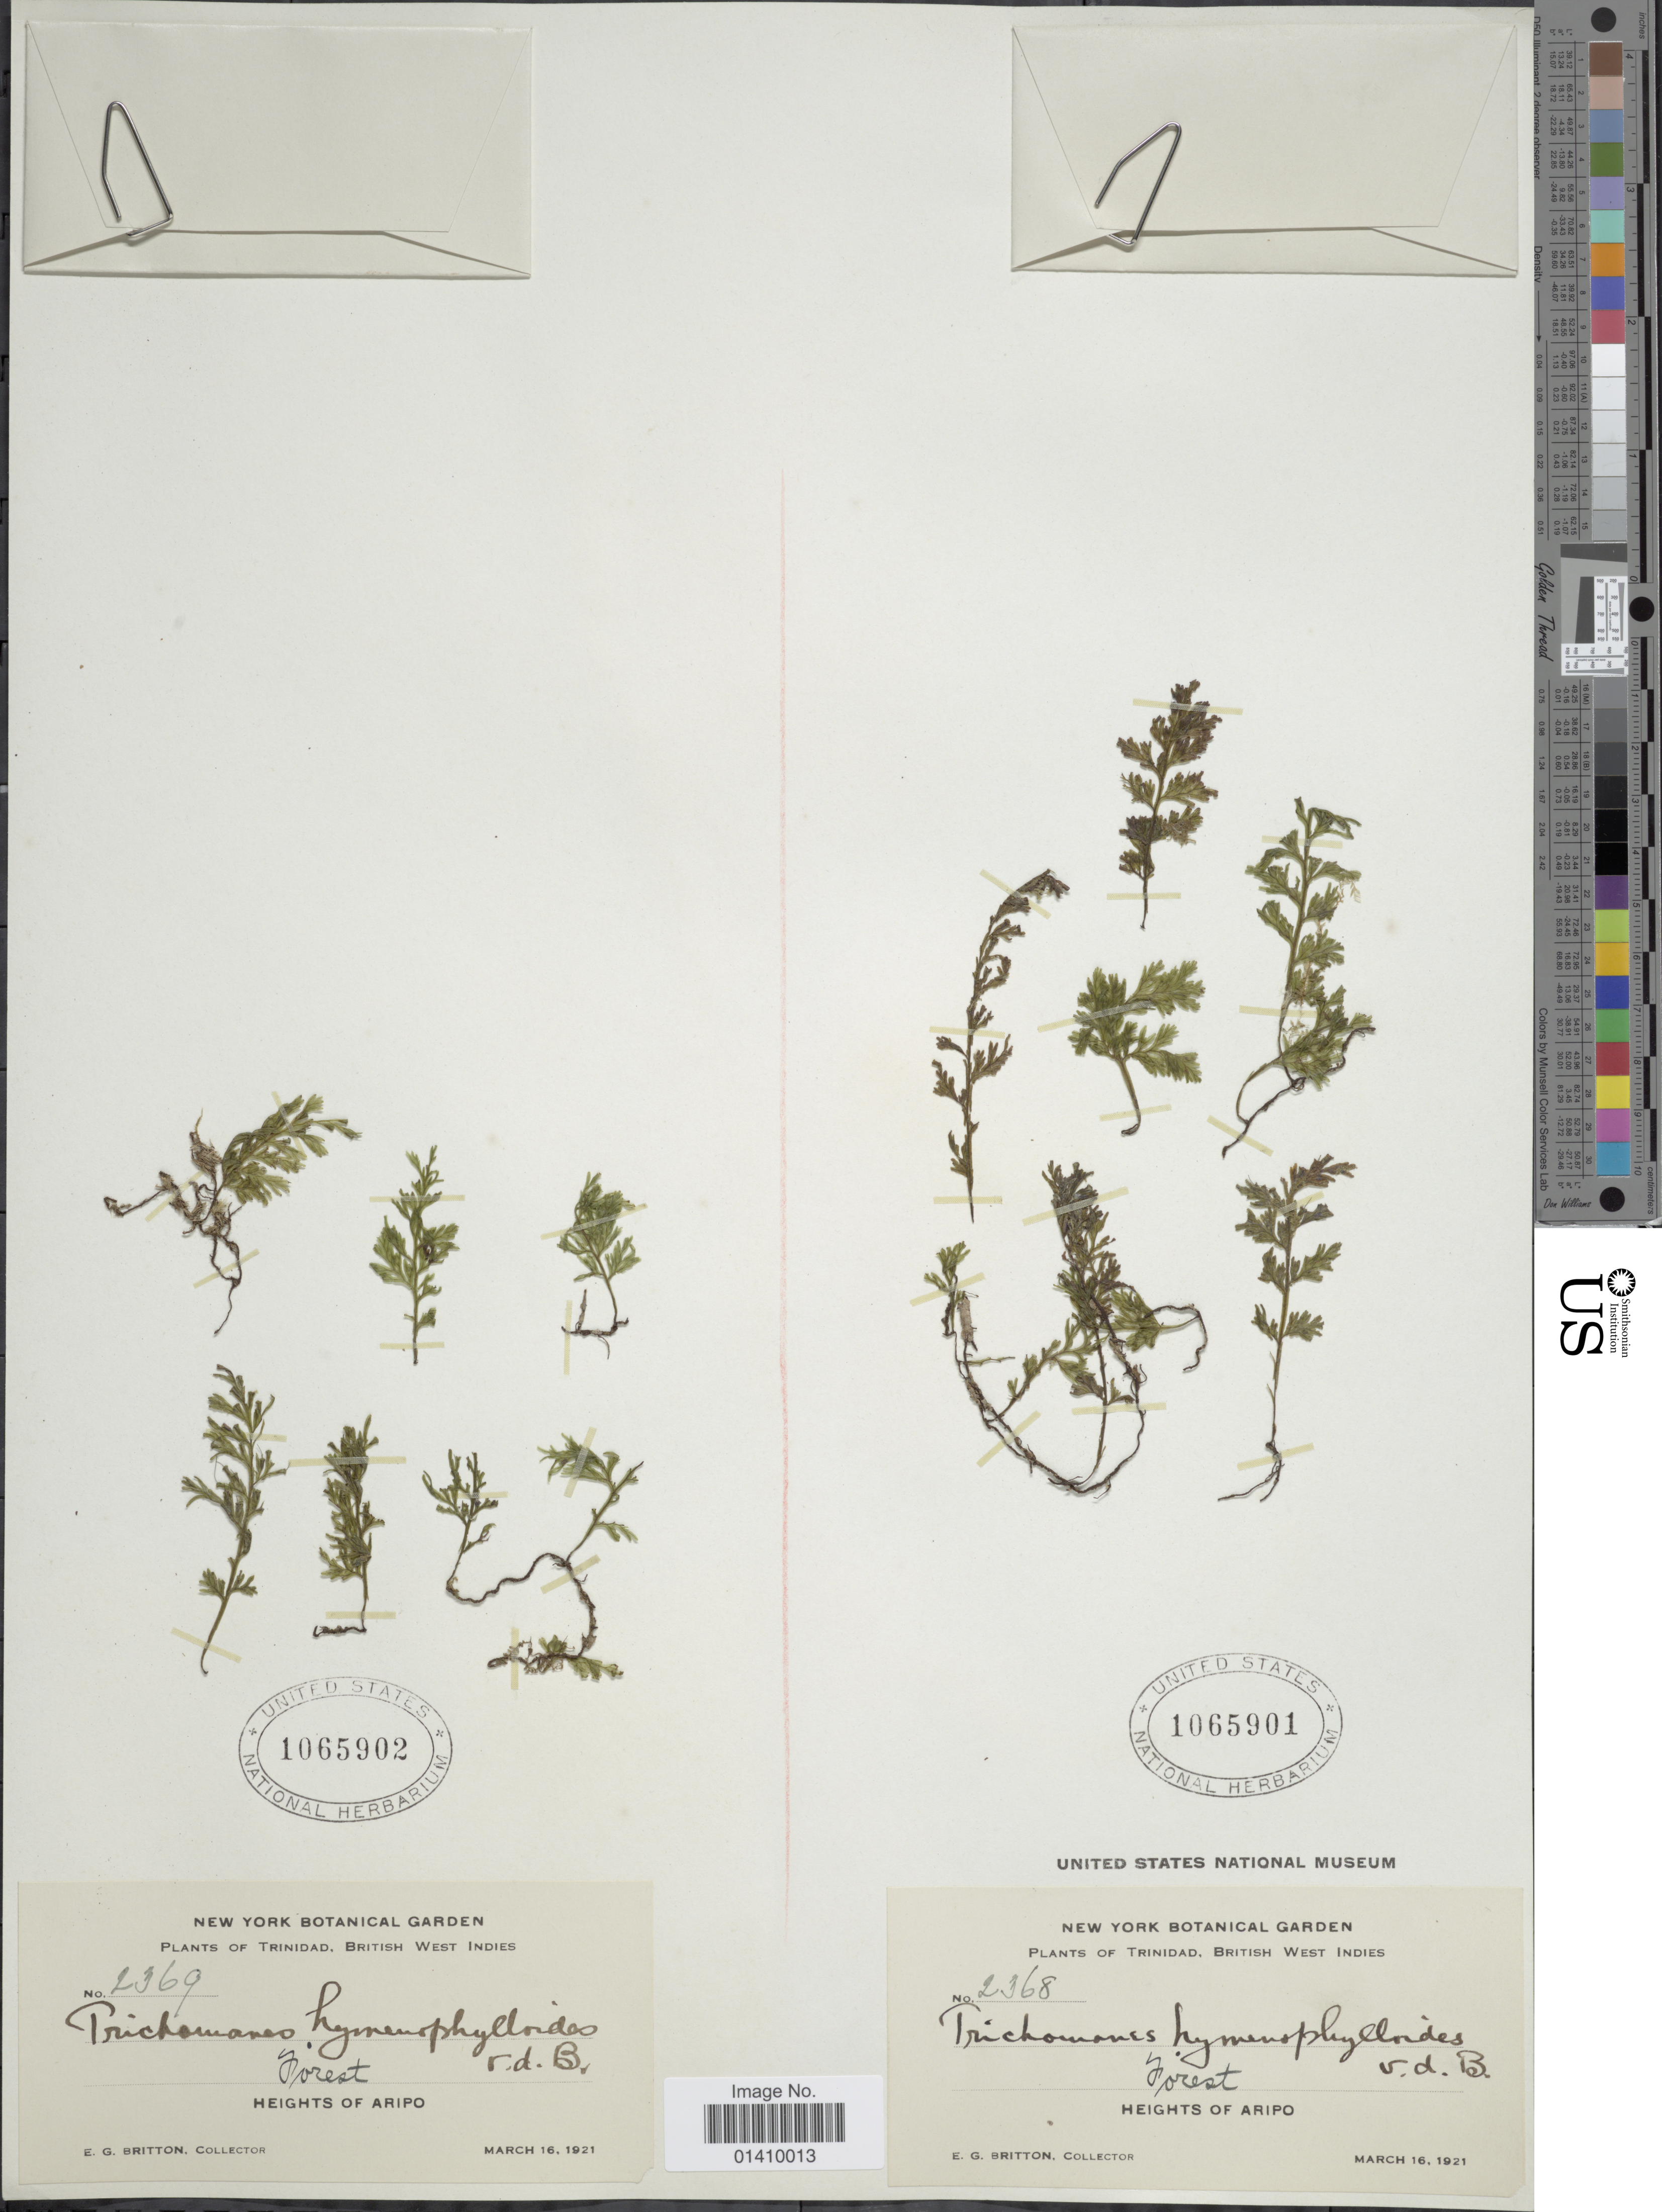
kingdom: Plantae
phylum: Tracheophyta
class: Polypodiopsida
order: Hymenophyllales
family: Hymenophyllaceae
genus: Polyphlebium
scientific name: Polyphlebium hymenophylloides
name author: (Bosch) Ebihara & Dubuisson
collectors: E. G. Britton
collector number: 2368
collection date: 1921-03-16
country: Trinidad and Tobago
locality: Trinidad British West Indies heights of Aripo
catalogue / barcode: US 1065901-2